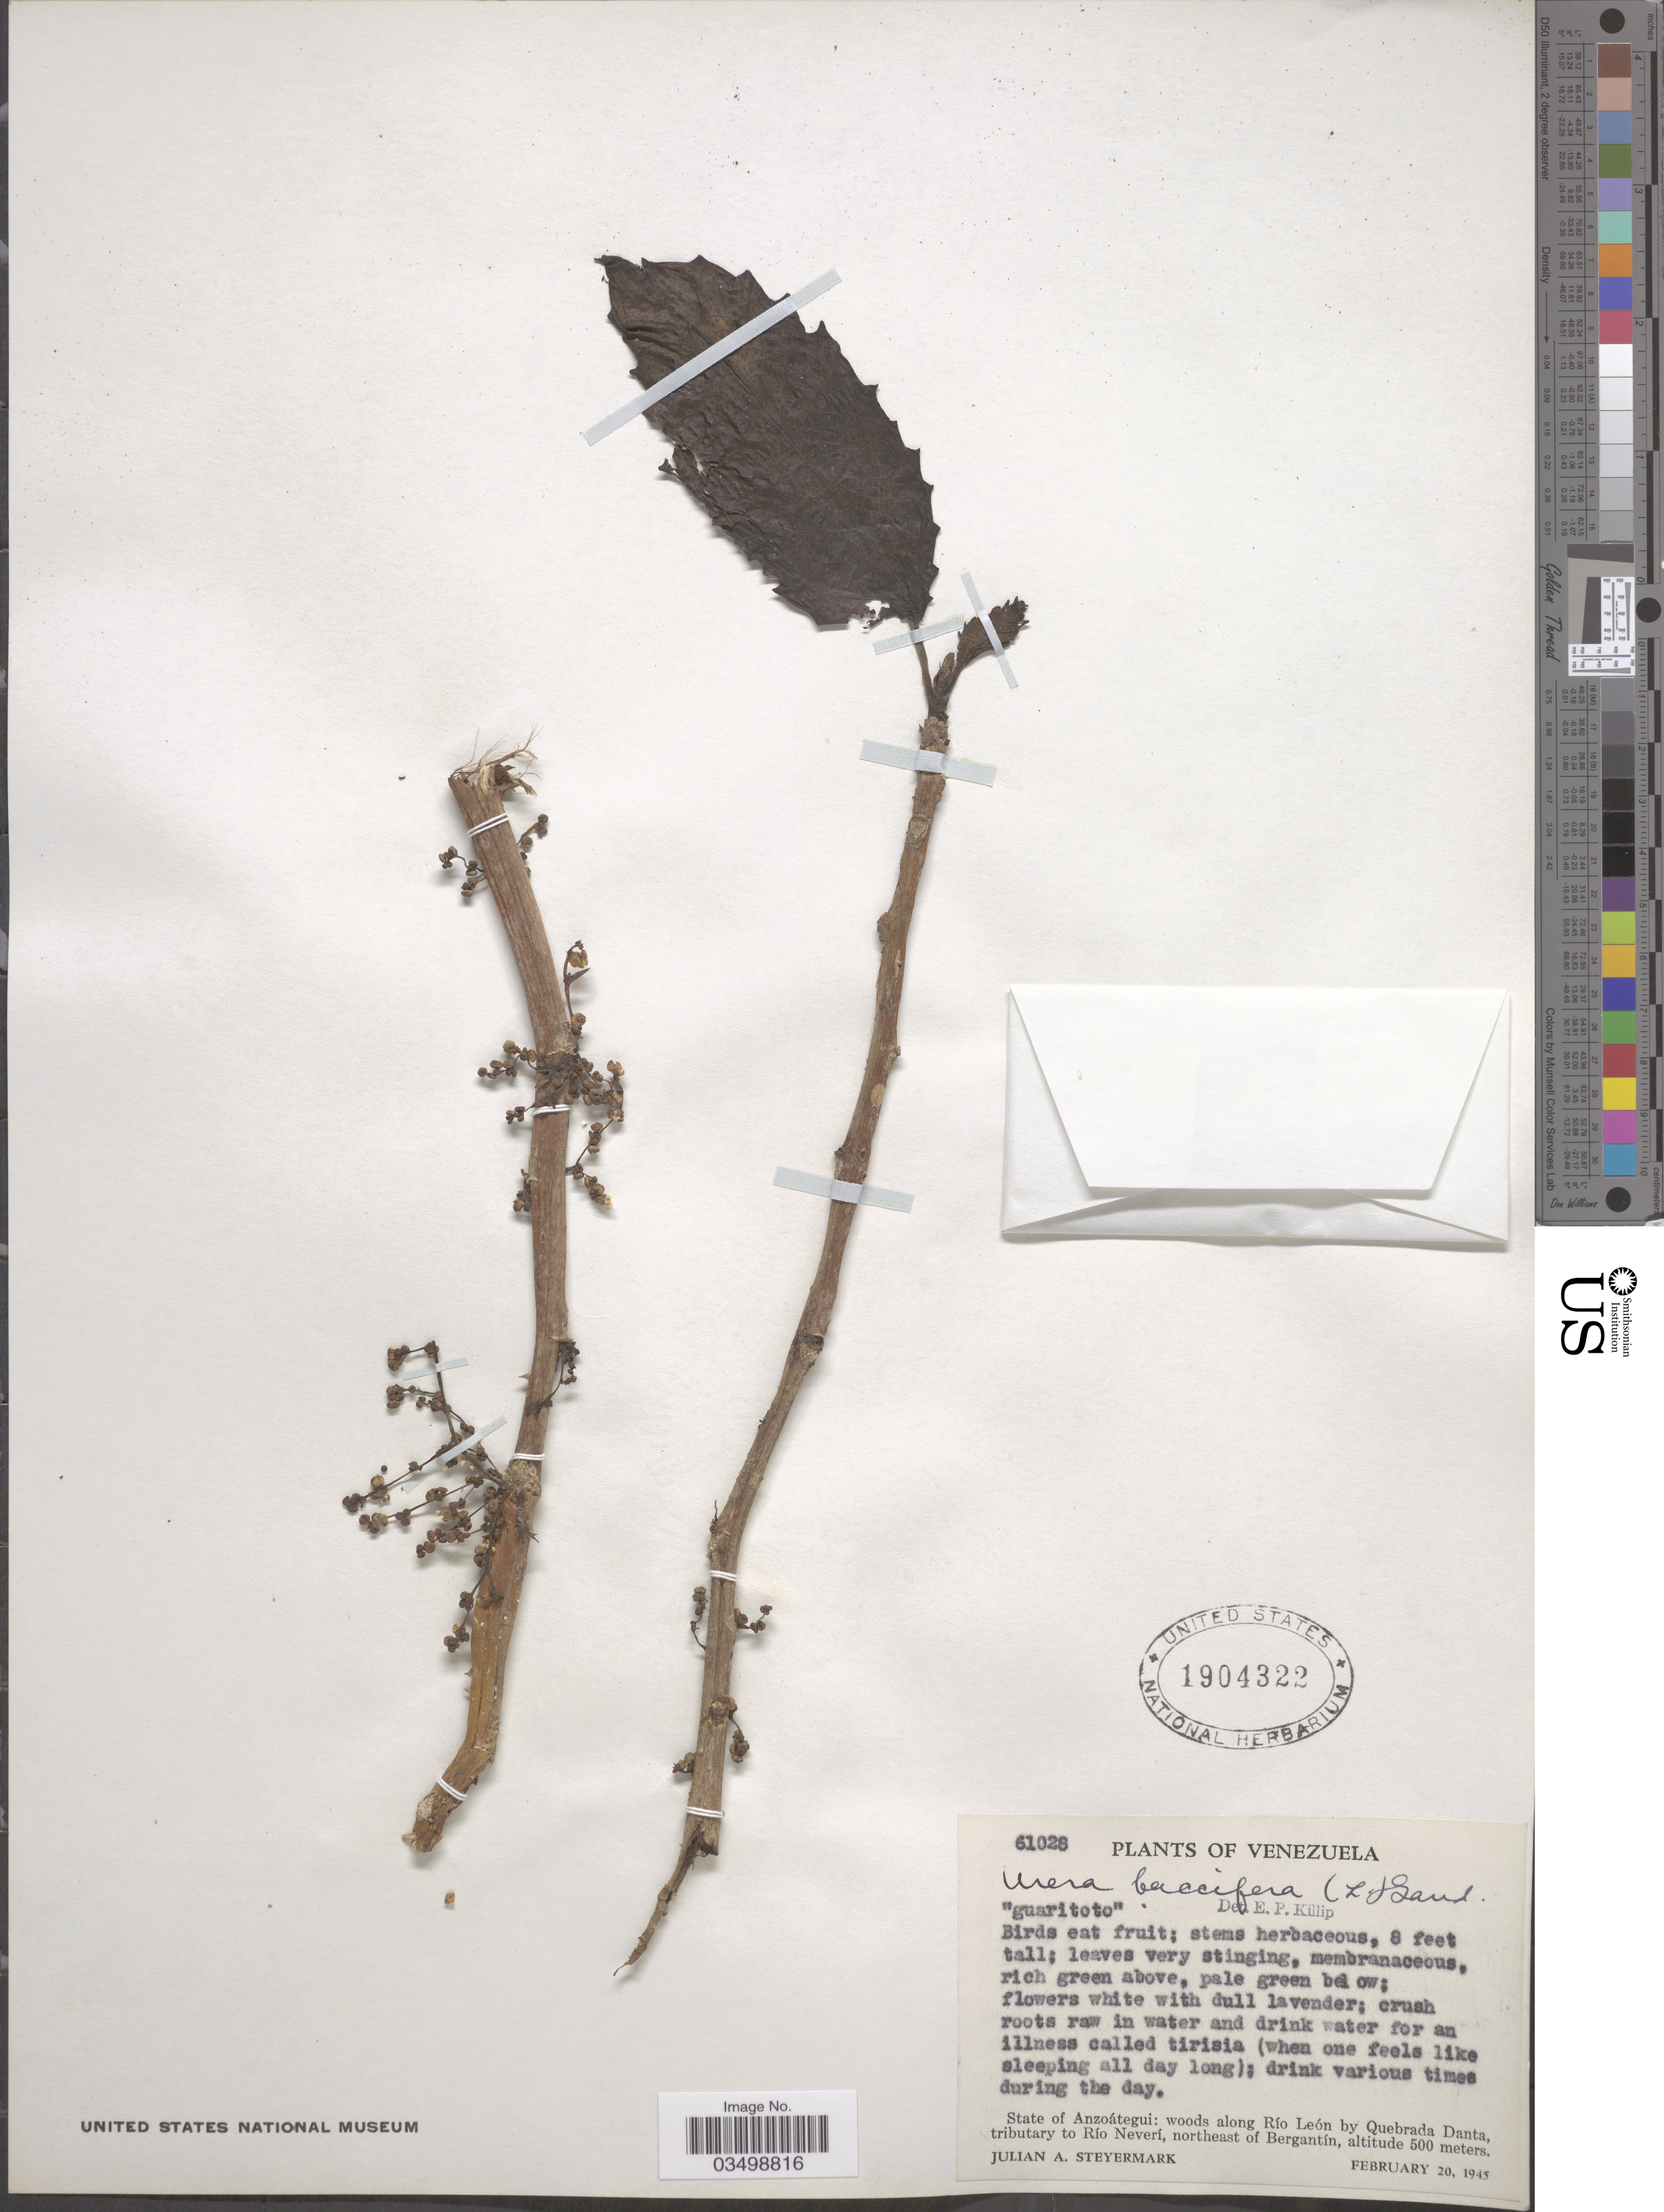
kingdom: Plantae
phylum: Tracheophyta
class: Magnoliopsida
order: Rosales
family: Urticaceae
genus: Urera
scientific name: Urera baccifera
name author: (L.) Gaudich. ex Wedd.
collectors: J. Steyermark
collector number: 61028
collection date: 1945-02-20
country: Venezuela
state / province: Anzoategui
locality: Woods along Río León by Quebrada Danta, tributary to Río Neverí, northeast of Bergantín.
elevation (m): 500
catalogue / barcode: US 1904322